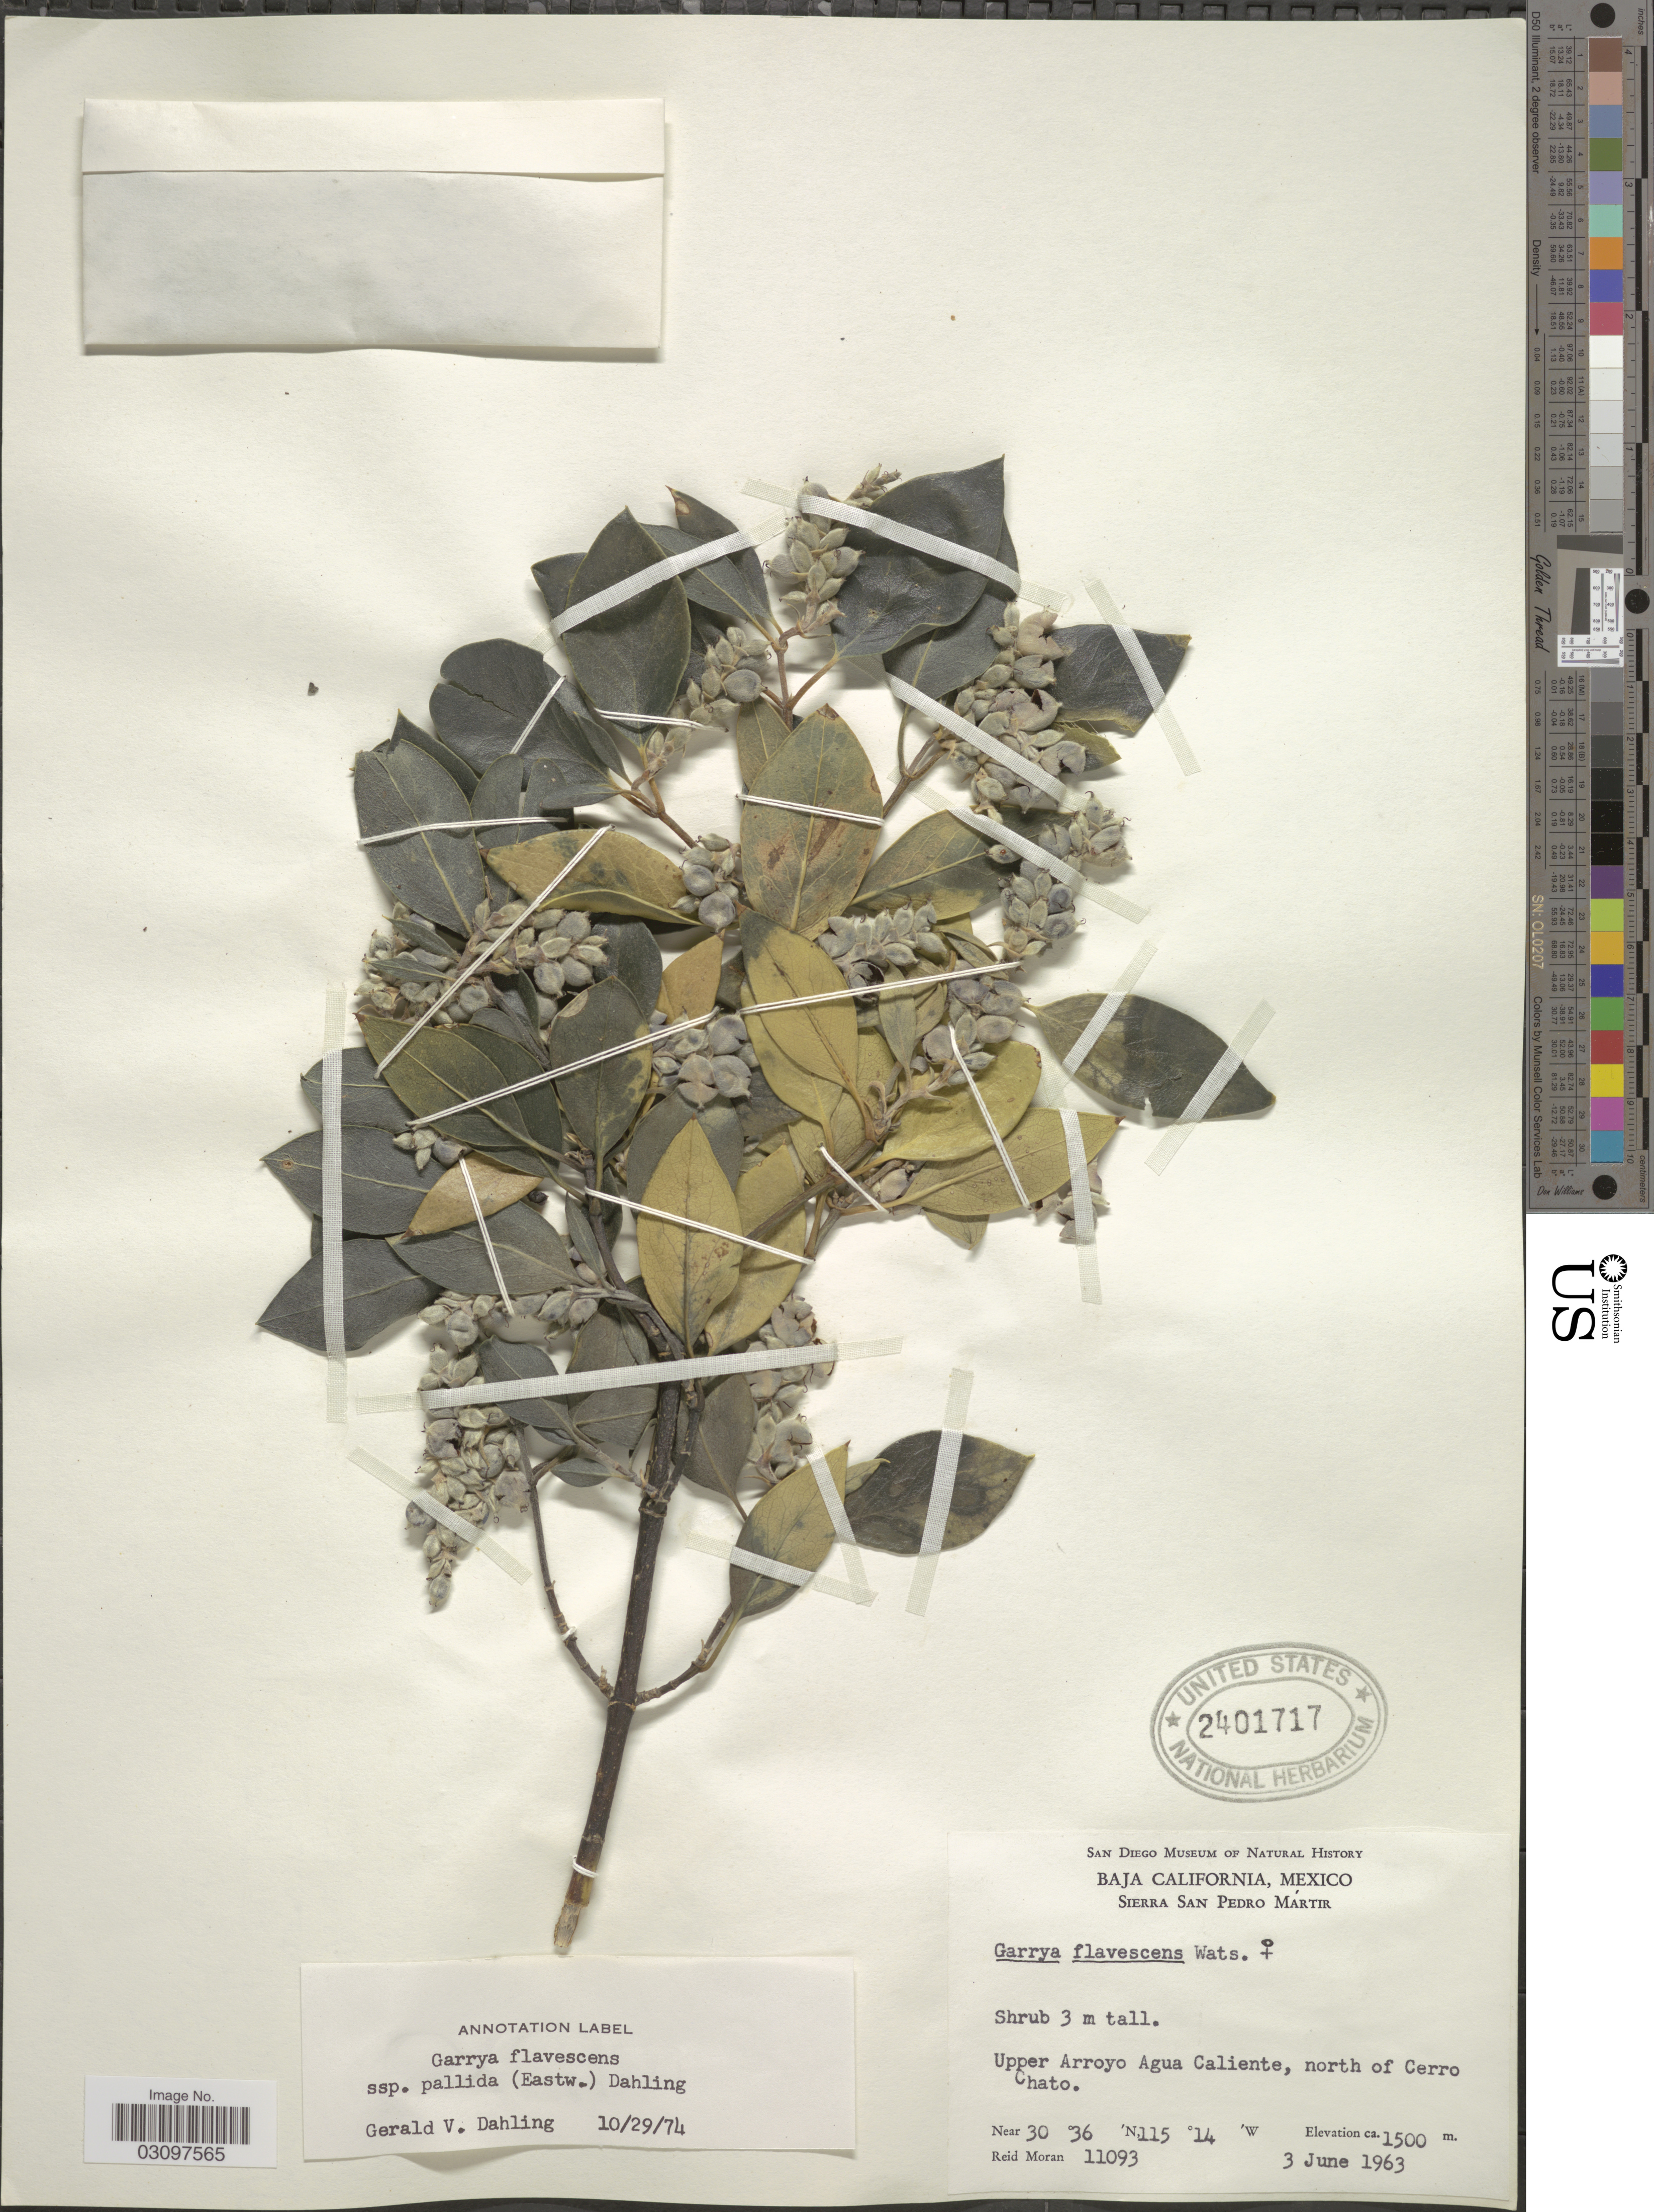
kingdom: Plantae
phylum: Tracheophyta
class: Magnoliopsida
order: Garryales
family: Garryaceae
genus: Garrya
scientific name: Garrya flavescens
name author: S. Watson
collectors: R. Moran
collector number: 11093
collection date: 1963-06-03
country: Mexico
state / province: Baja California Norte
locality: Sierra San Pedro Mártir. Upper Arroyo Agua Caliente, north of Cerro Chato.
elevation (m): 1500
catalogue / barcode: US 2401717